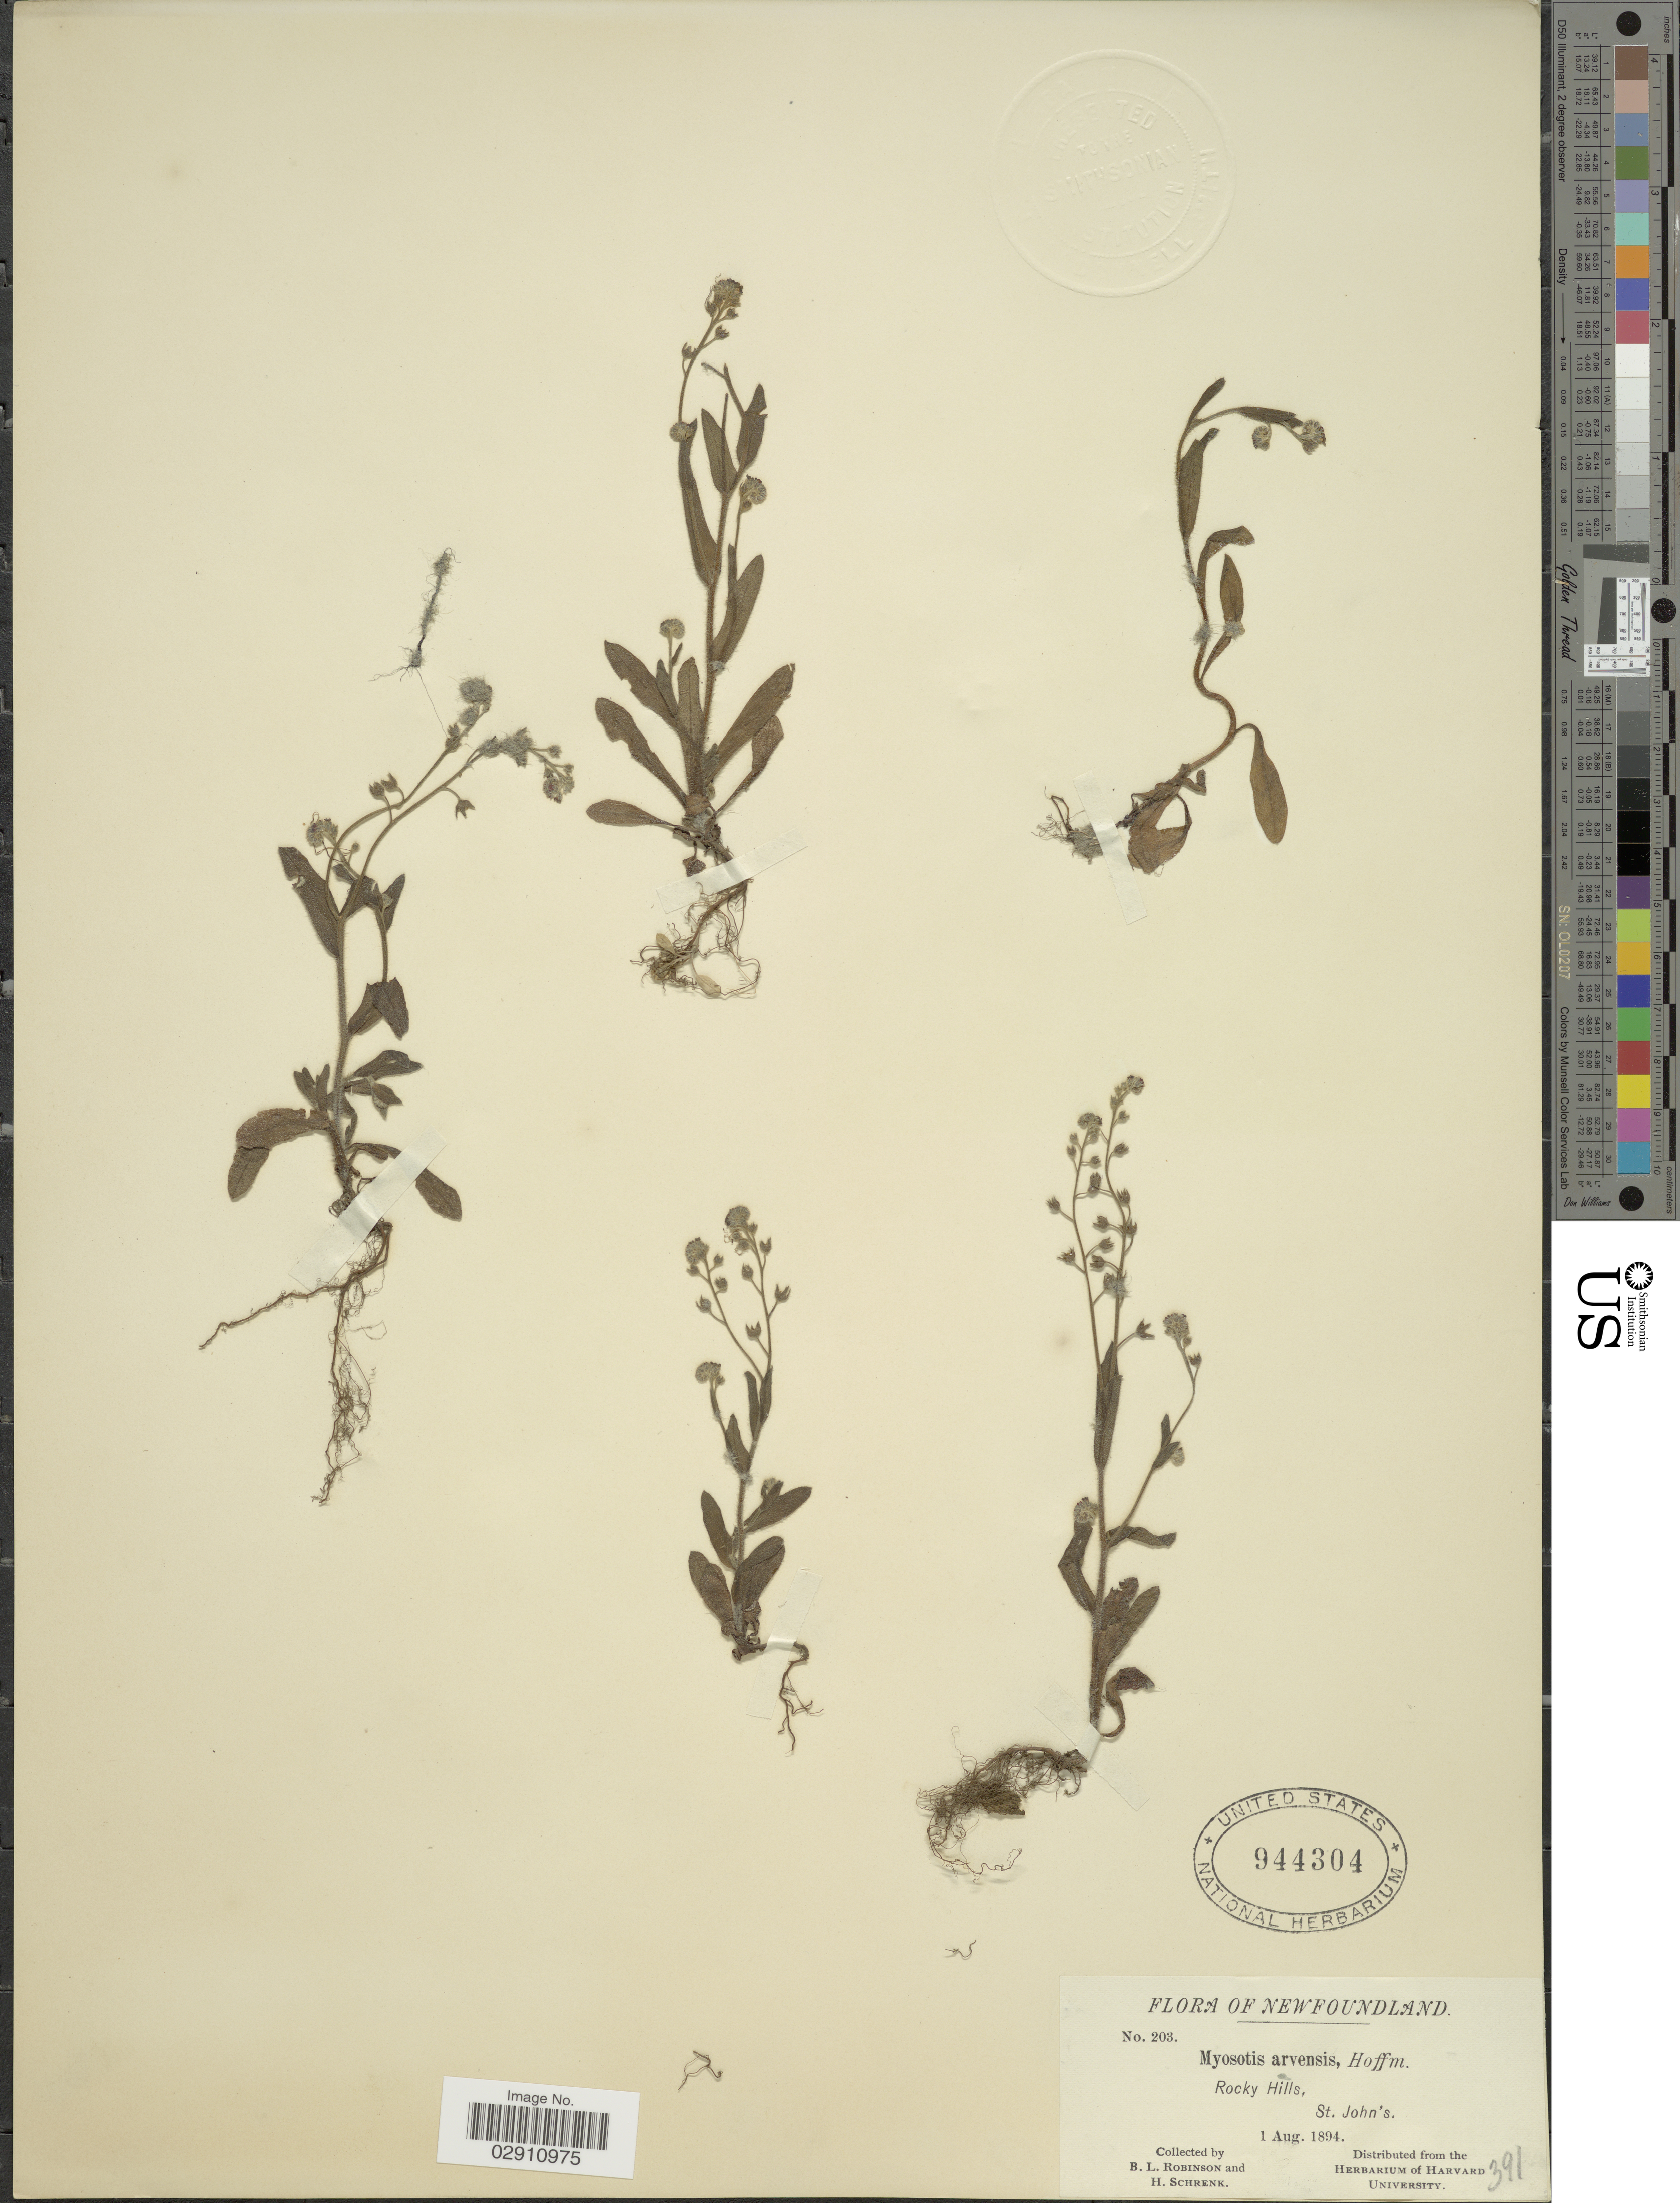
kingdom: Plantae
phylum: Tracheophyta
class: Magnoliopsida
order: Boraginales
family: Boraginaceae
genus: Myosotis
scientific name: Myosotis arvensis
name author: (L.) Hill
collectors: B. L. Robinson & H. Schrenk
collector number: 203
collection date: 1894-08-01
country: Canada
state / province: Newfoundland and Labrador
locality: Rocky Hills, St. John's.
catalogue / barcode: US 944304